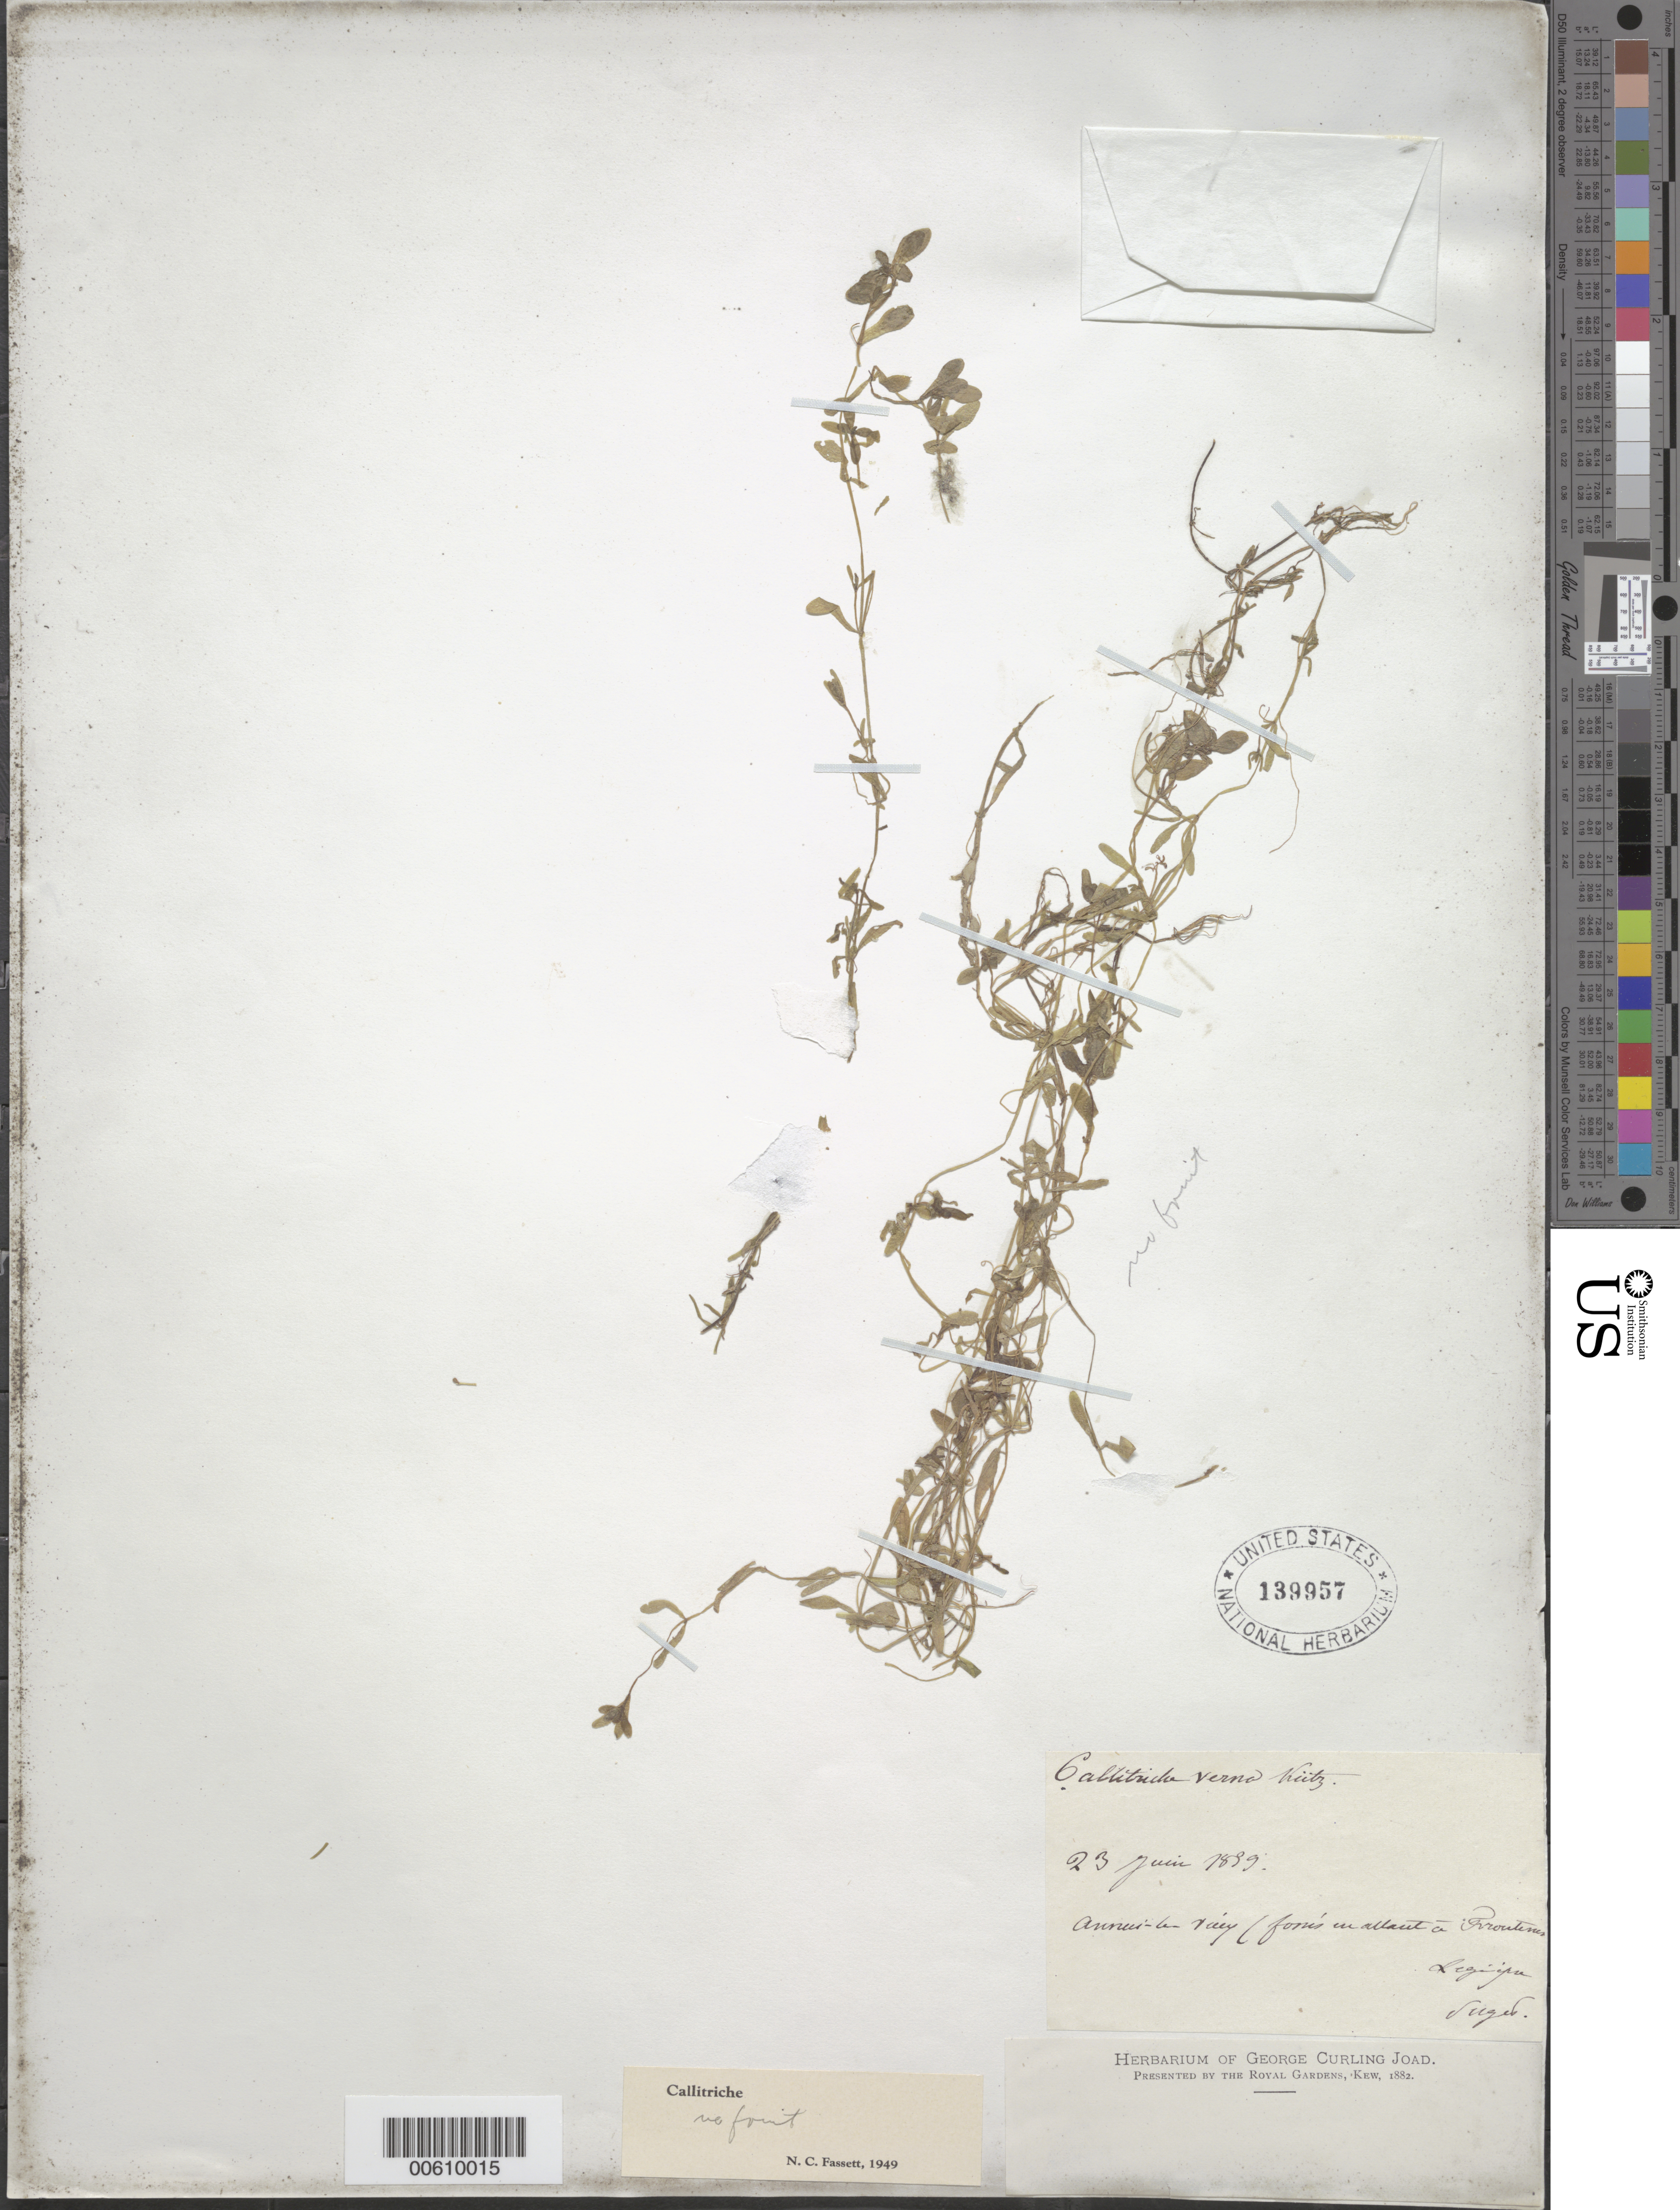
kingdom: Plantae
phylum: Tracheophyta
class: Magnoliopsida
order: Lamiales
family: Plantaginaceae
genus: Callitriche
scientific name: Callitriche verna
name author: L.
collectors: -. Puget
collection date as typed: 23 Jun 1889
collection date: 1889-06-23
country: France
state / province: Auvergne-Rhône-Alpes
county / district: Haute-Savoie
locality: Anneci-le-Vieux (fosses en allant a Fronterres [interpreted]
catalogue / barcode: US 139957